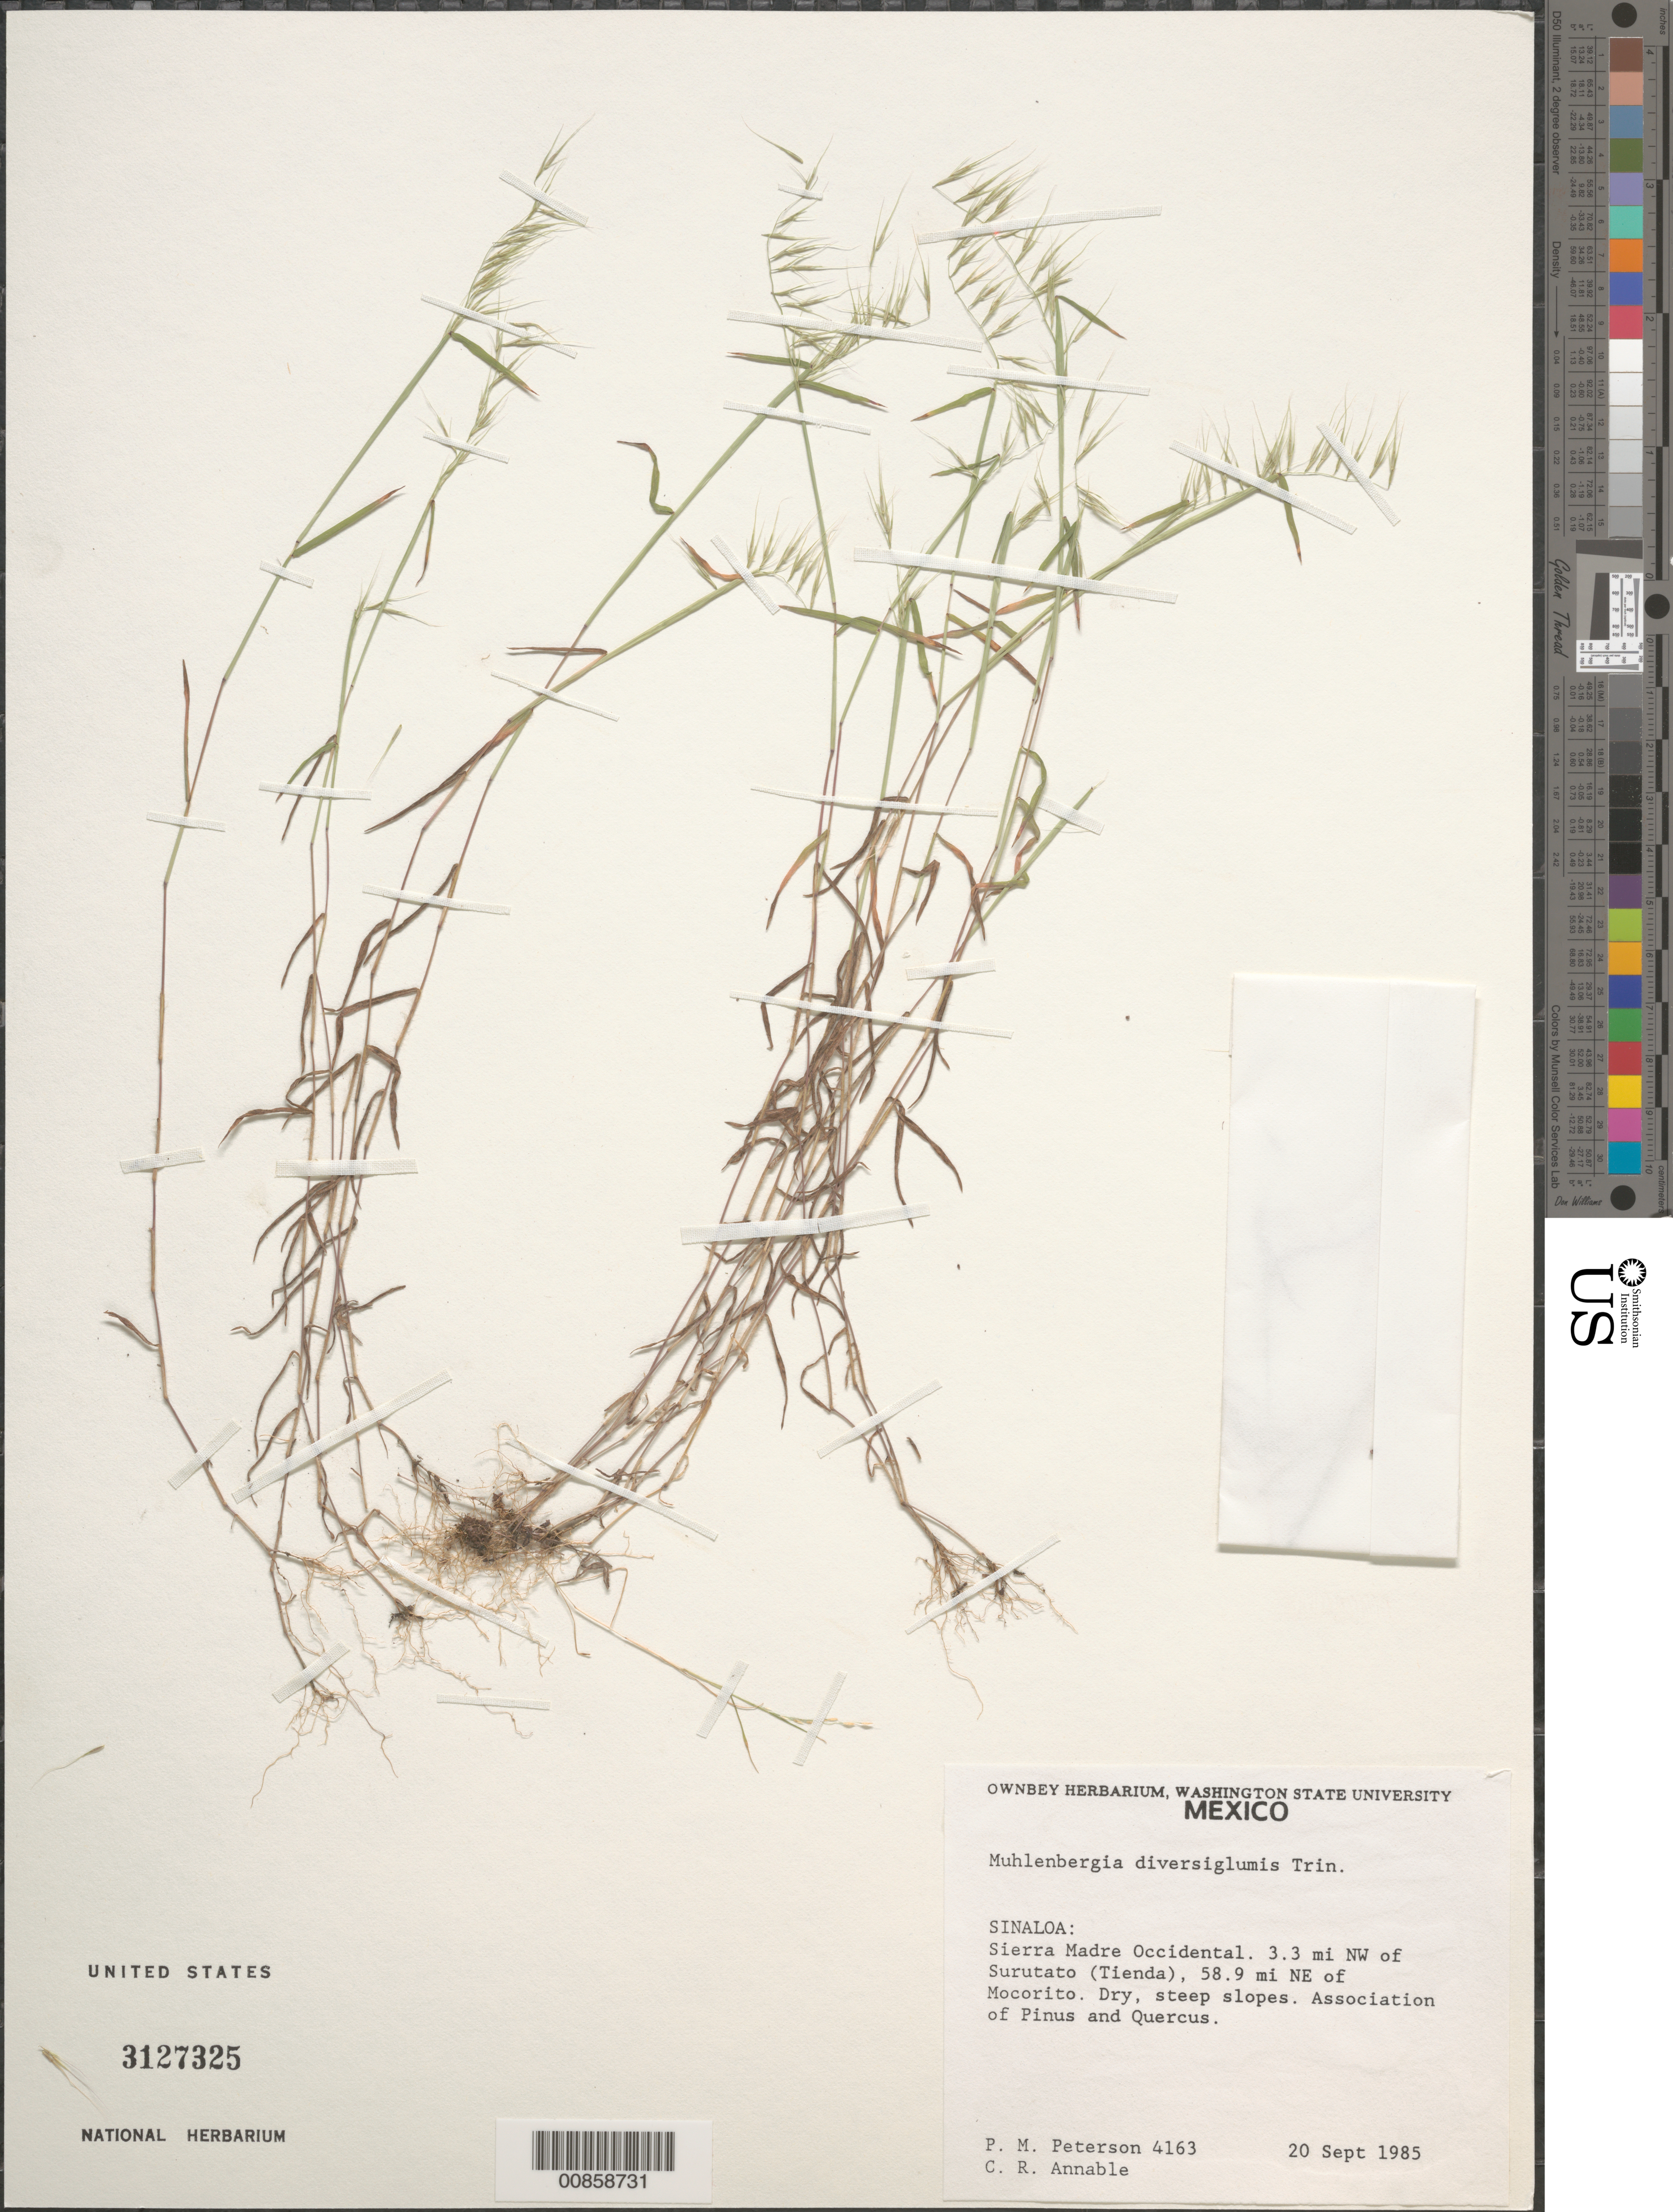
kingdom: Plantae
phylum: Tracheophyta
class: Liliopsida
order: Poales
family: Poaceae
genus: Muhlenbergia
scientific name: Muhlenbergia diversiglumis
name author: Trin.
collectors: P. M. Peterson & C. R. Annable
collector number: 4163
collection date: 1985-09-20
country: Mexico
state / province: Sinaloa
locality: Sierra Madre Occidental. 3.3 mi NW of Surutato (Tienda), 58.9 mi NE of Mocorito.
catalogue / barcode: US 3127325